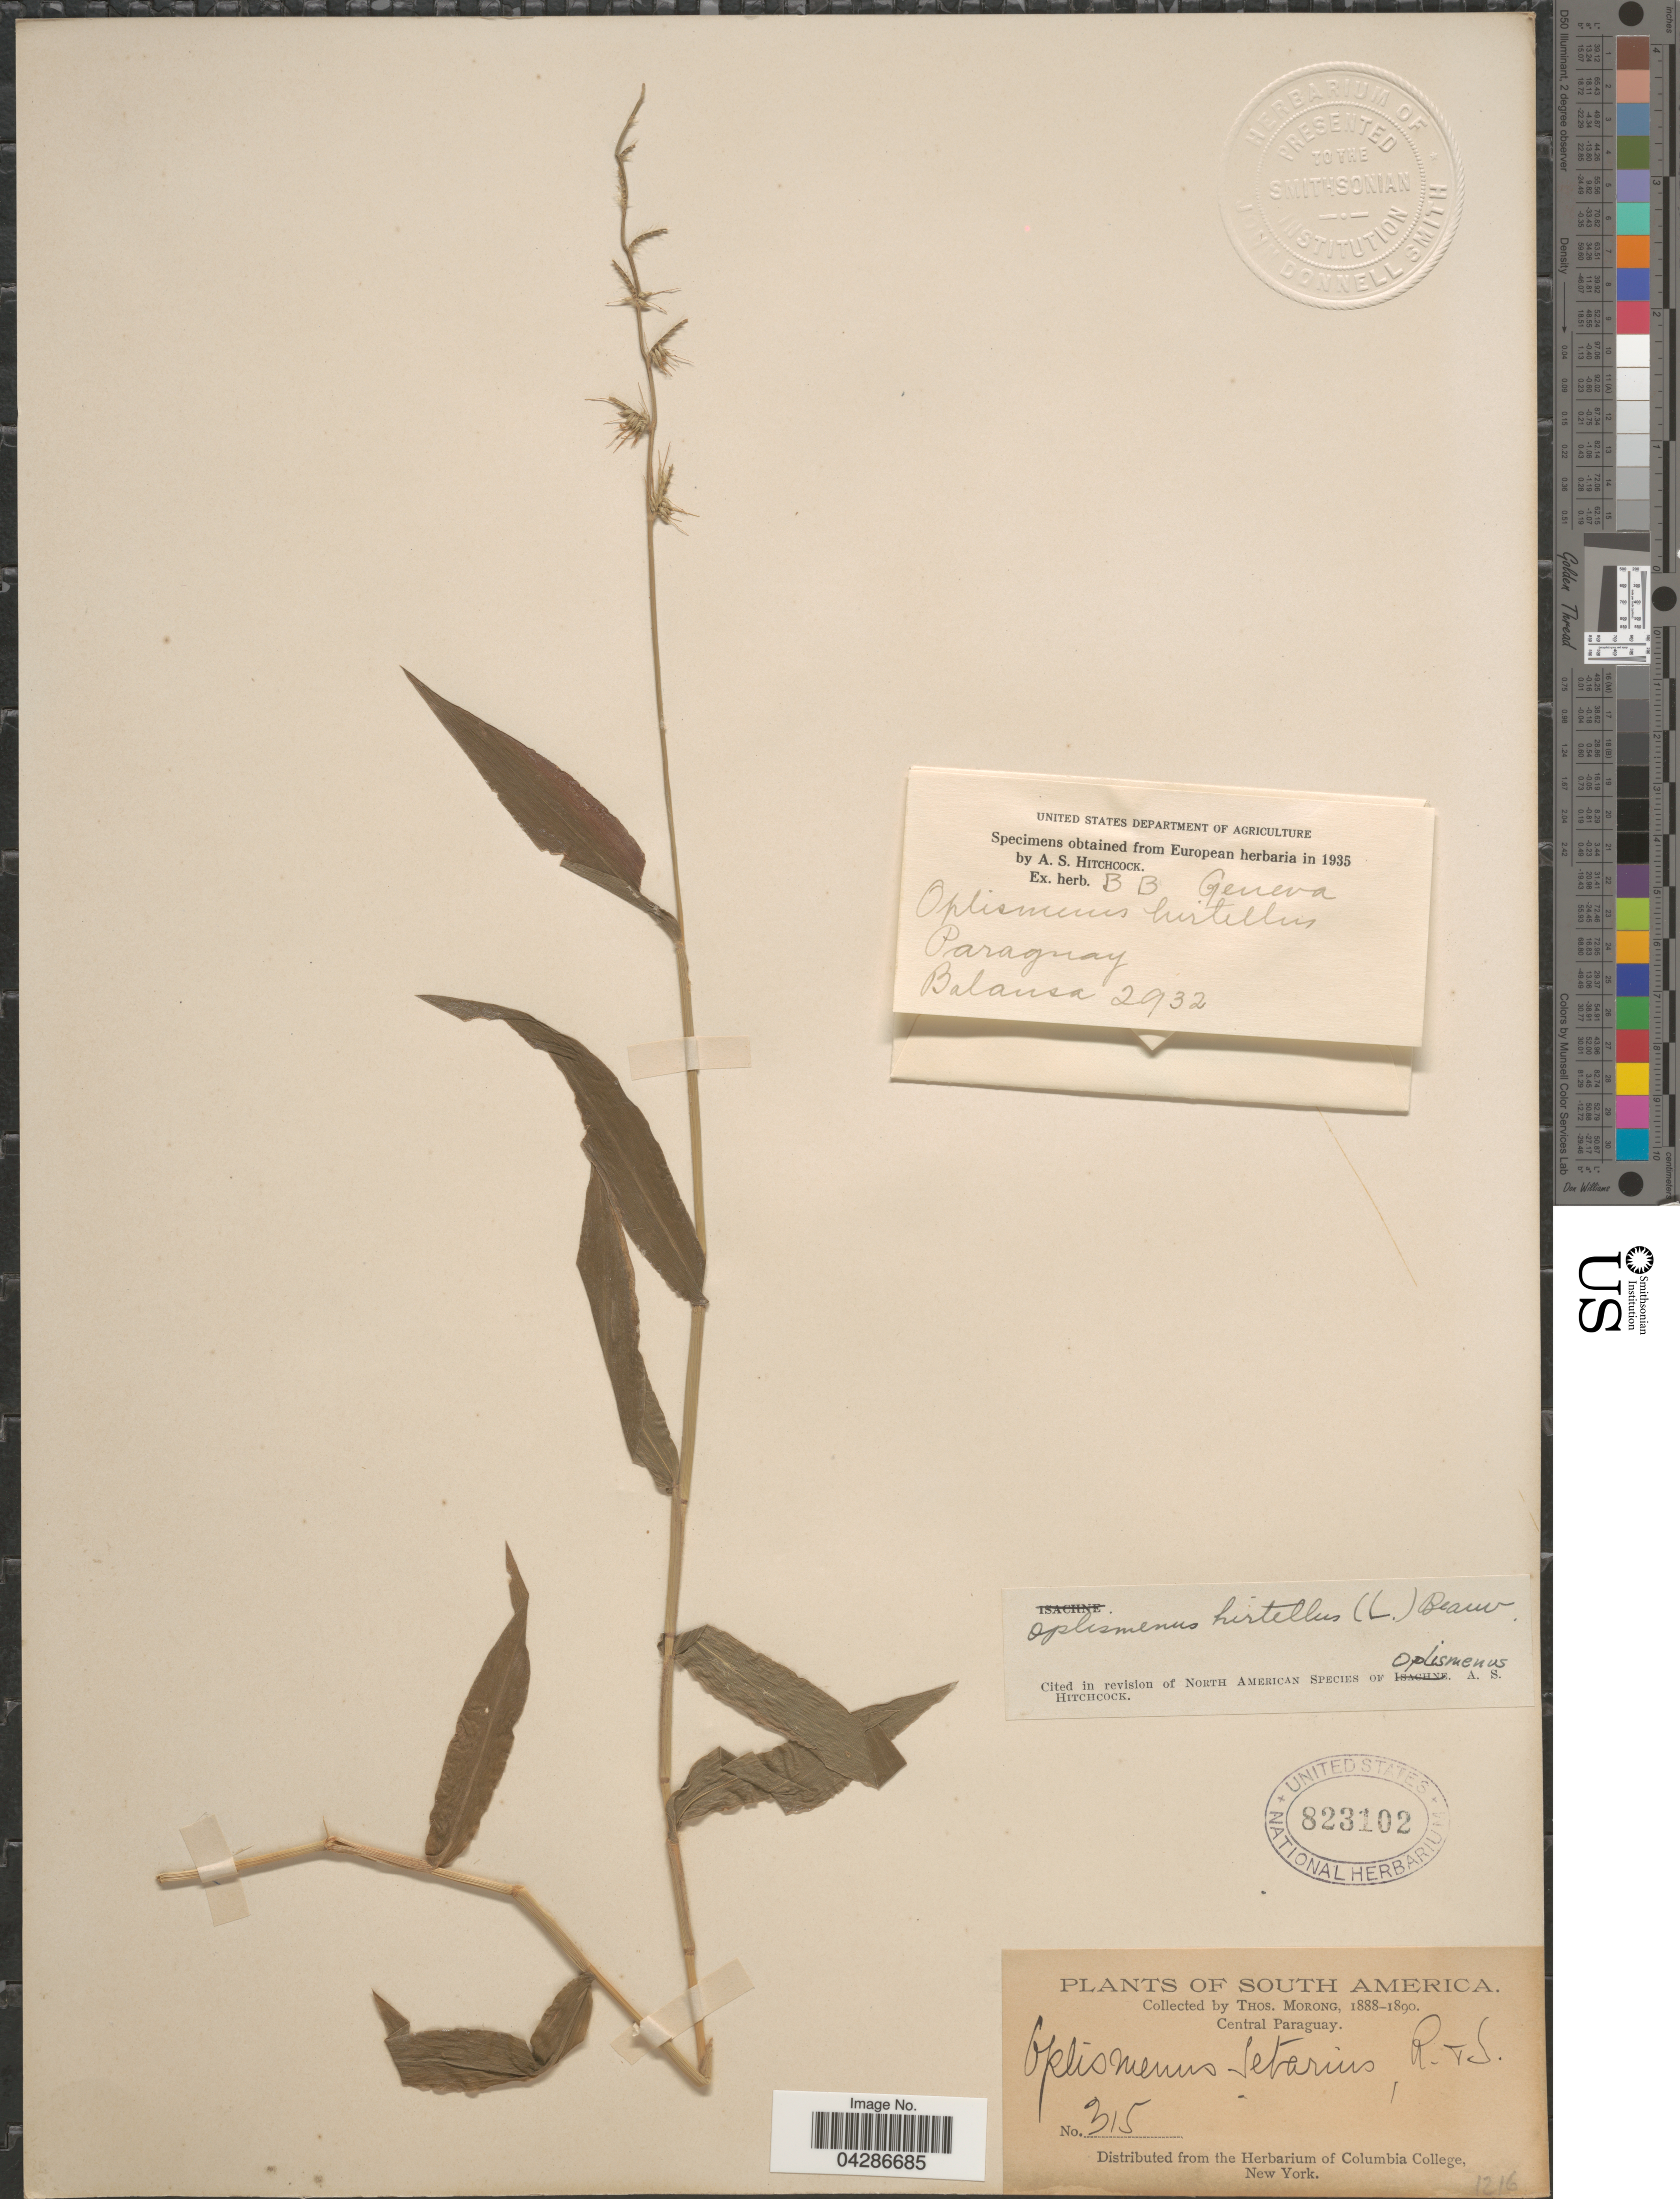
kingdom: Plantae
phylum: Tracheophyta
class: Liliopsida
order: Poales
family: Poaceae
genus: Oplismenus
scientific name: Oplismenus hirtellus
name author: (L.) P. Beauv.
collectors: ex herb. T. Morong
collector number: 315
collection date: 1888/1890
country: Paraguay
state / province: Central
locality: Central Paraguay.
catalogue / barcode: US 823102